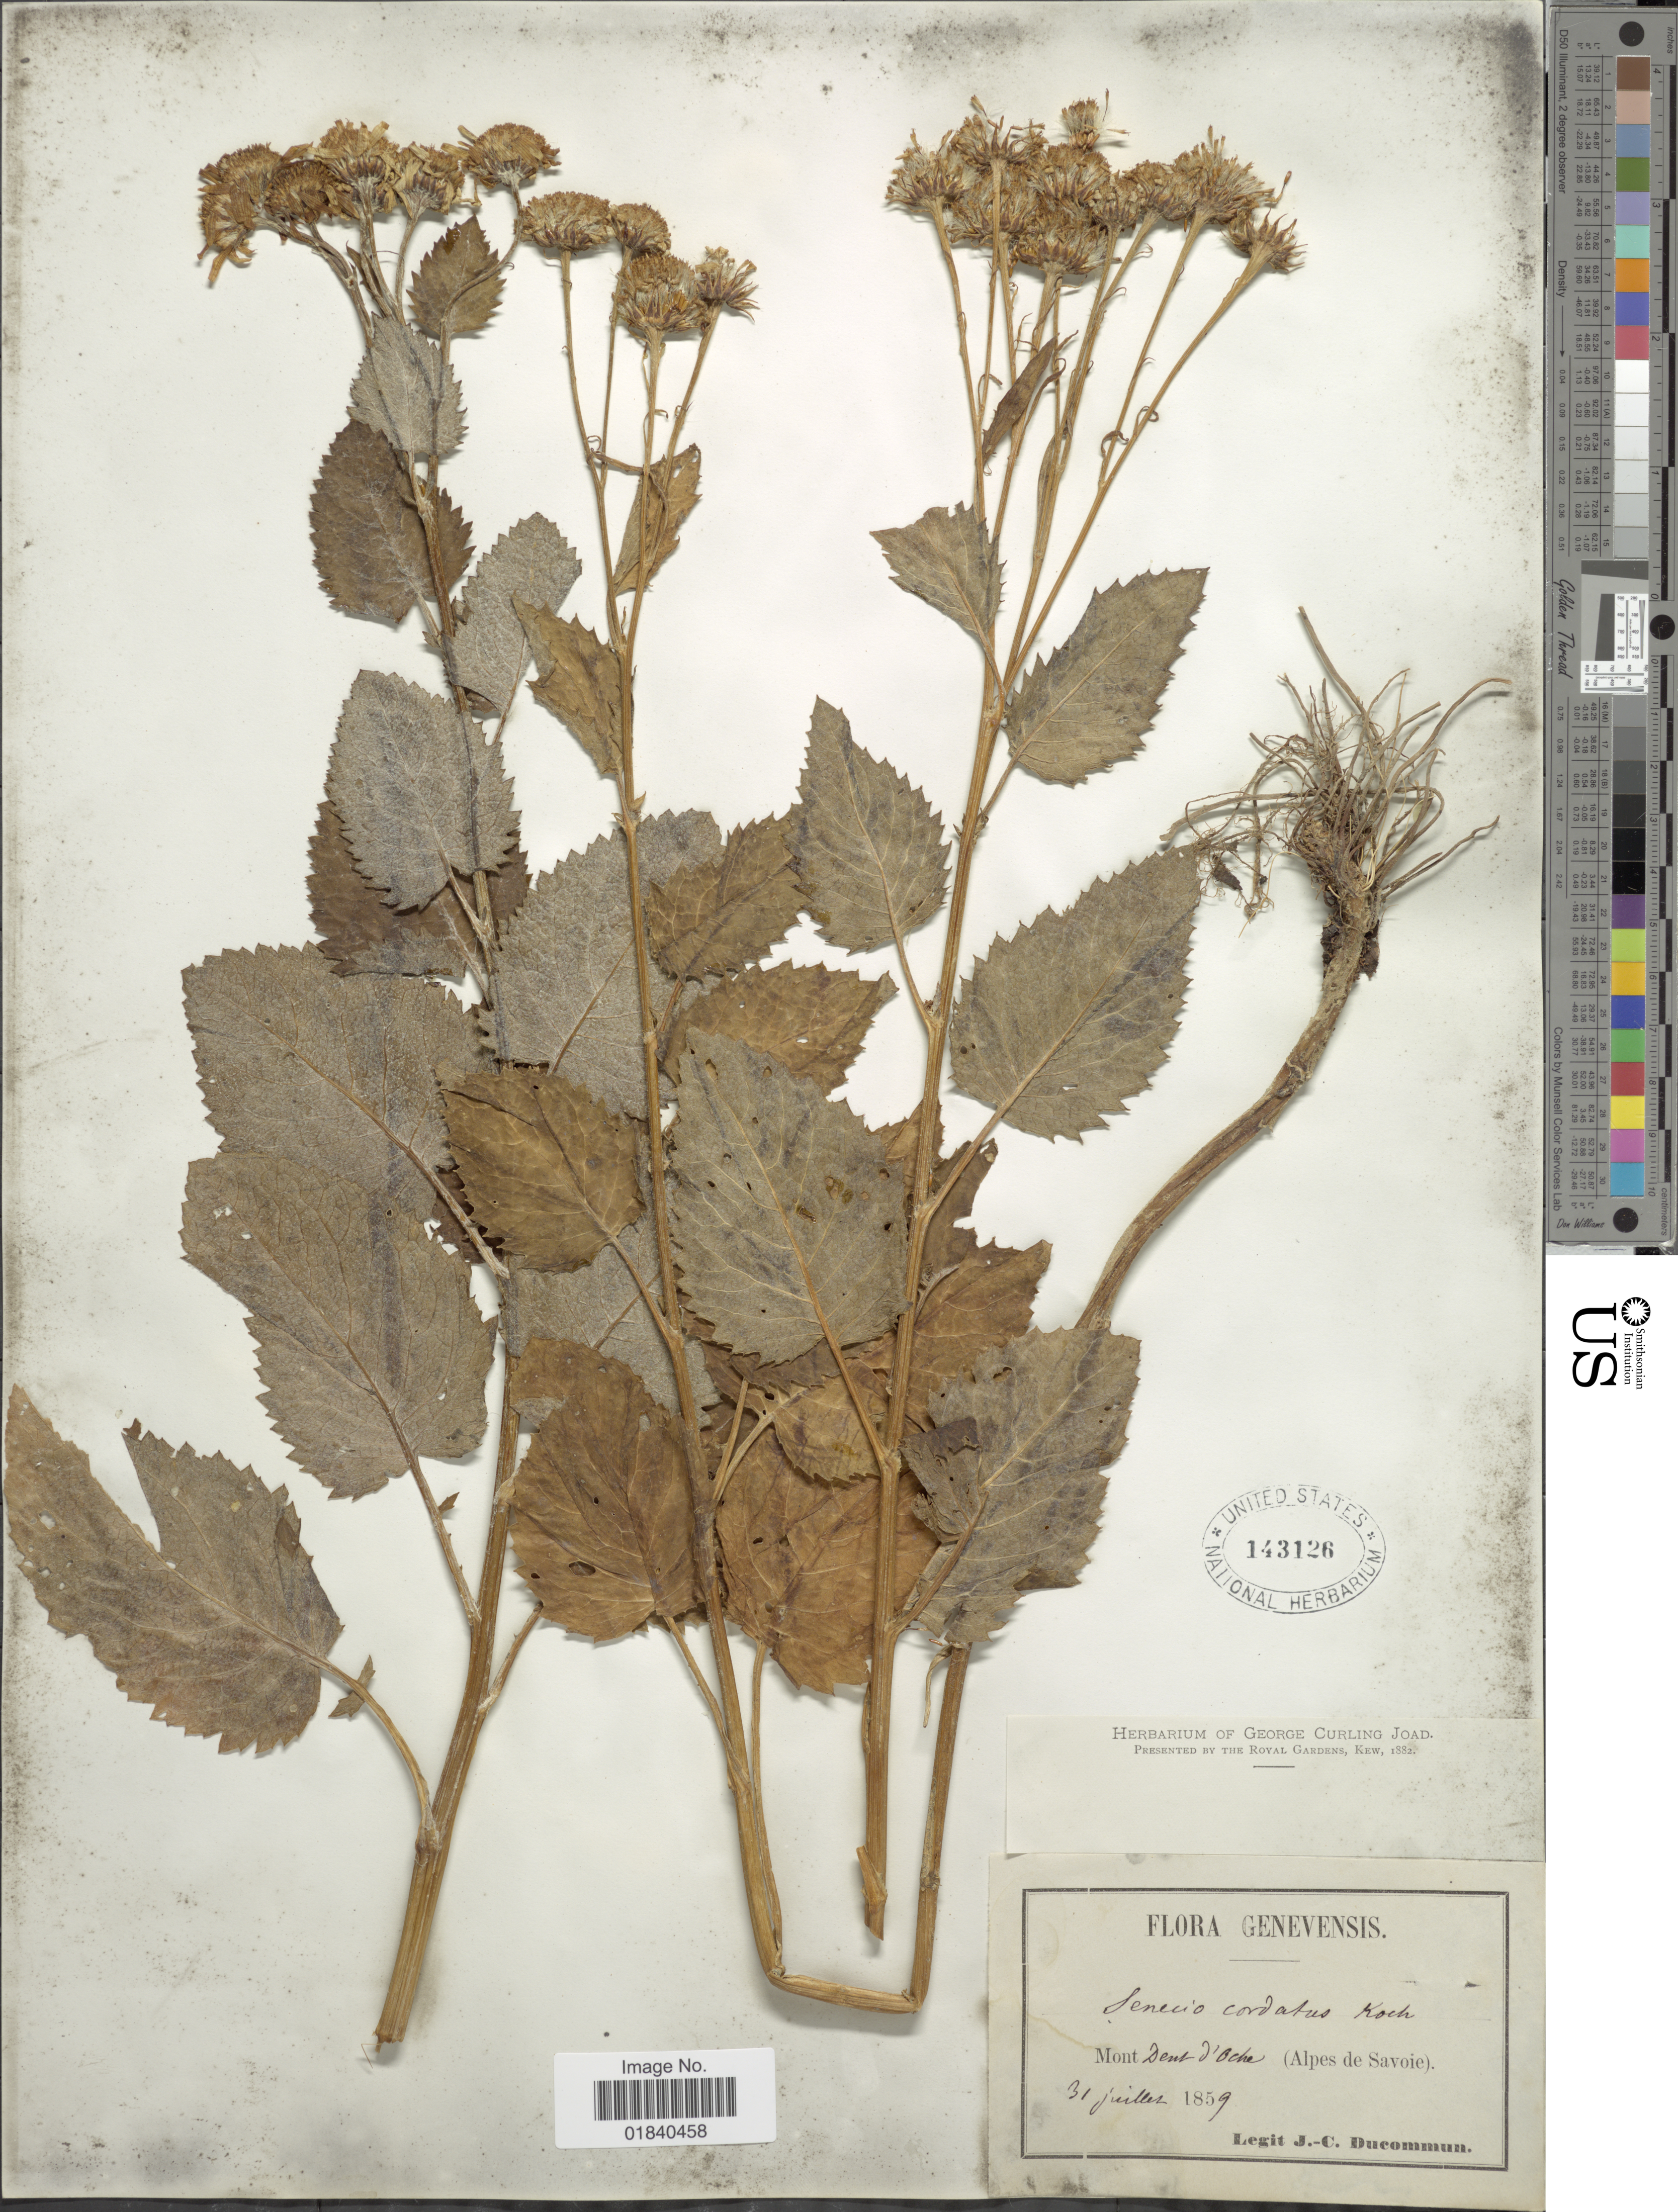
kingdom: Plantae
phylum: Tracheophyta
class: Magnoliopsida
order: Asterales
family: Asteraceae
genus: Senecio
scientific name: Senecio cordatus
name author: W.D.J. Koch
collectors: J. Ducommun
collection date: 1859-07-31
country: France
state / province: Provence-Alpes-Côte d'Azur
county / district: Alpes-Maritimes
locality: Genevensis. Mont Dent d' Oche (Alpes de Savoie).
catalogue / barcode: US 143126